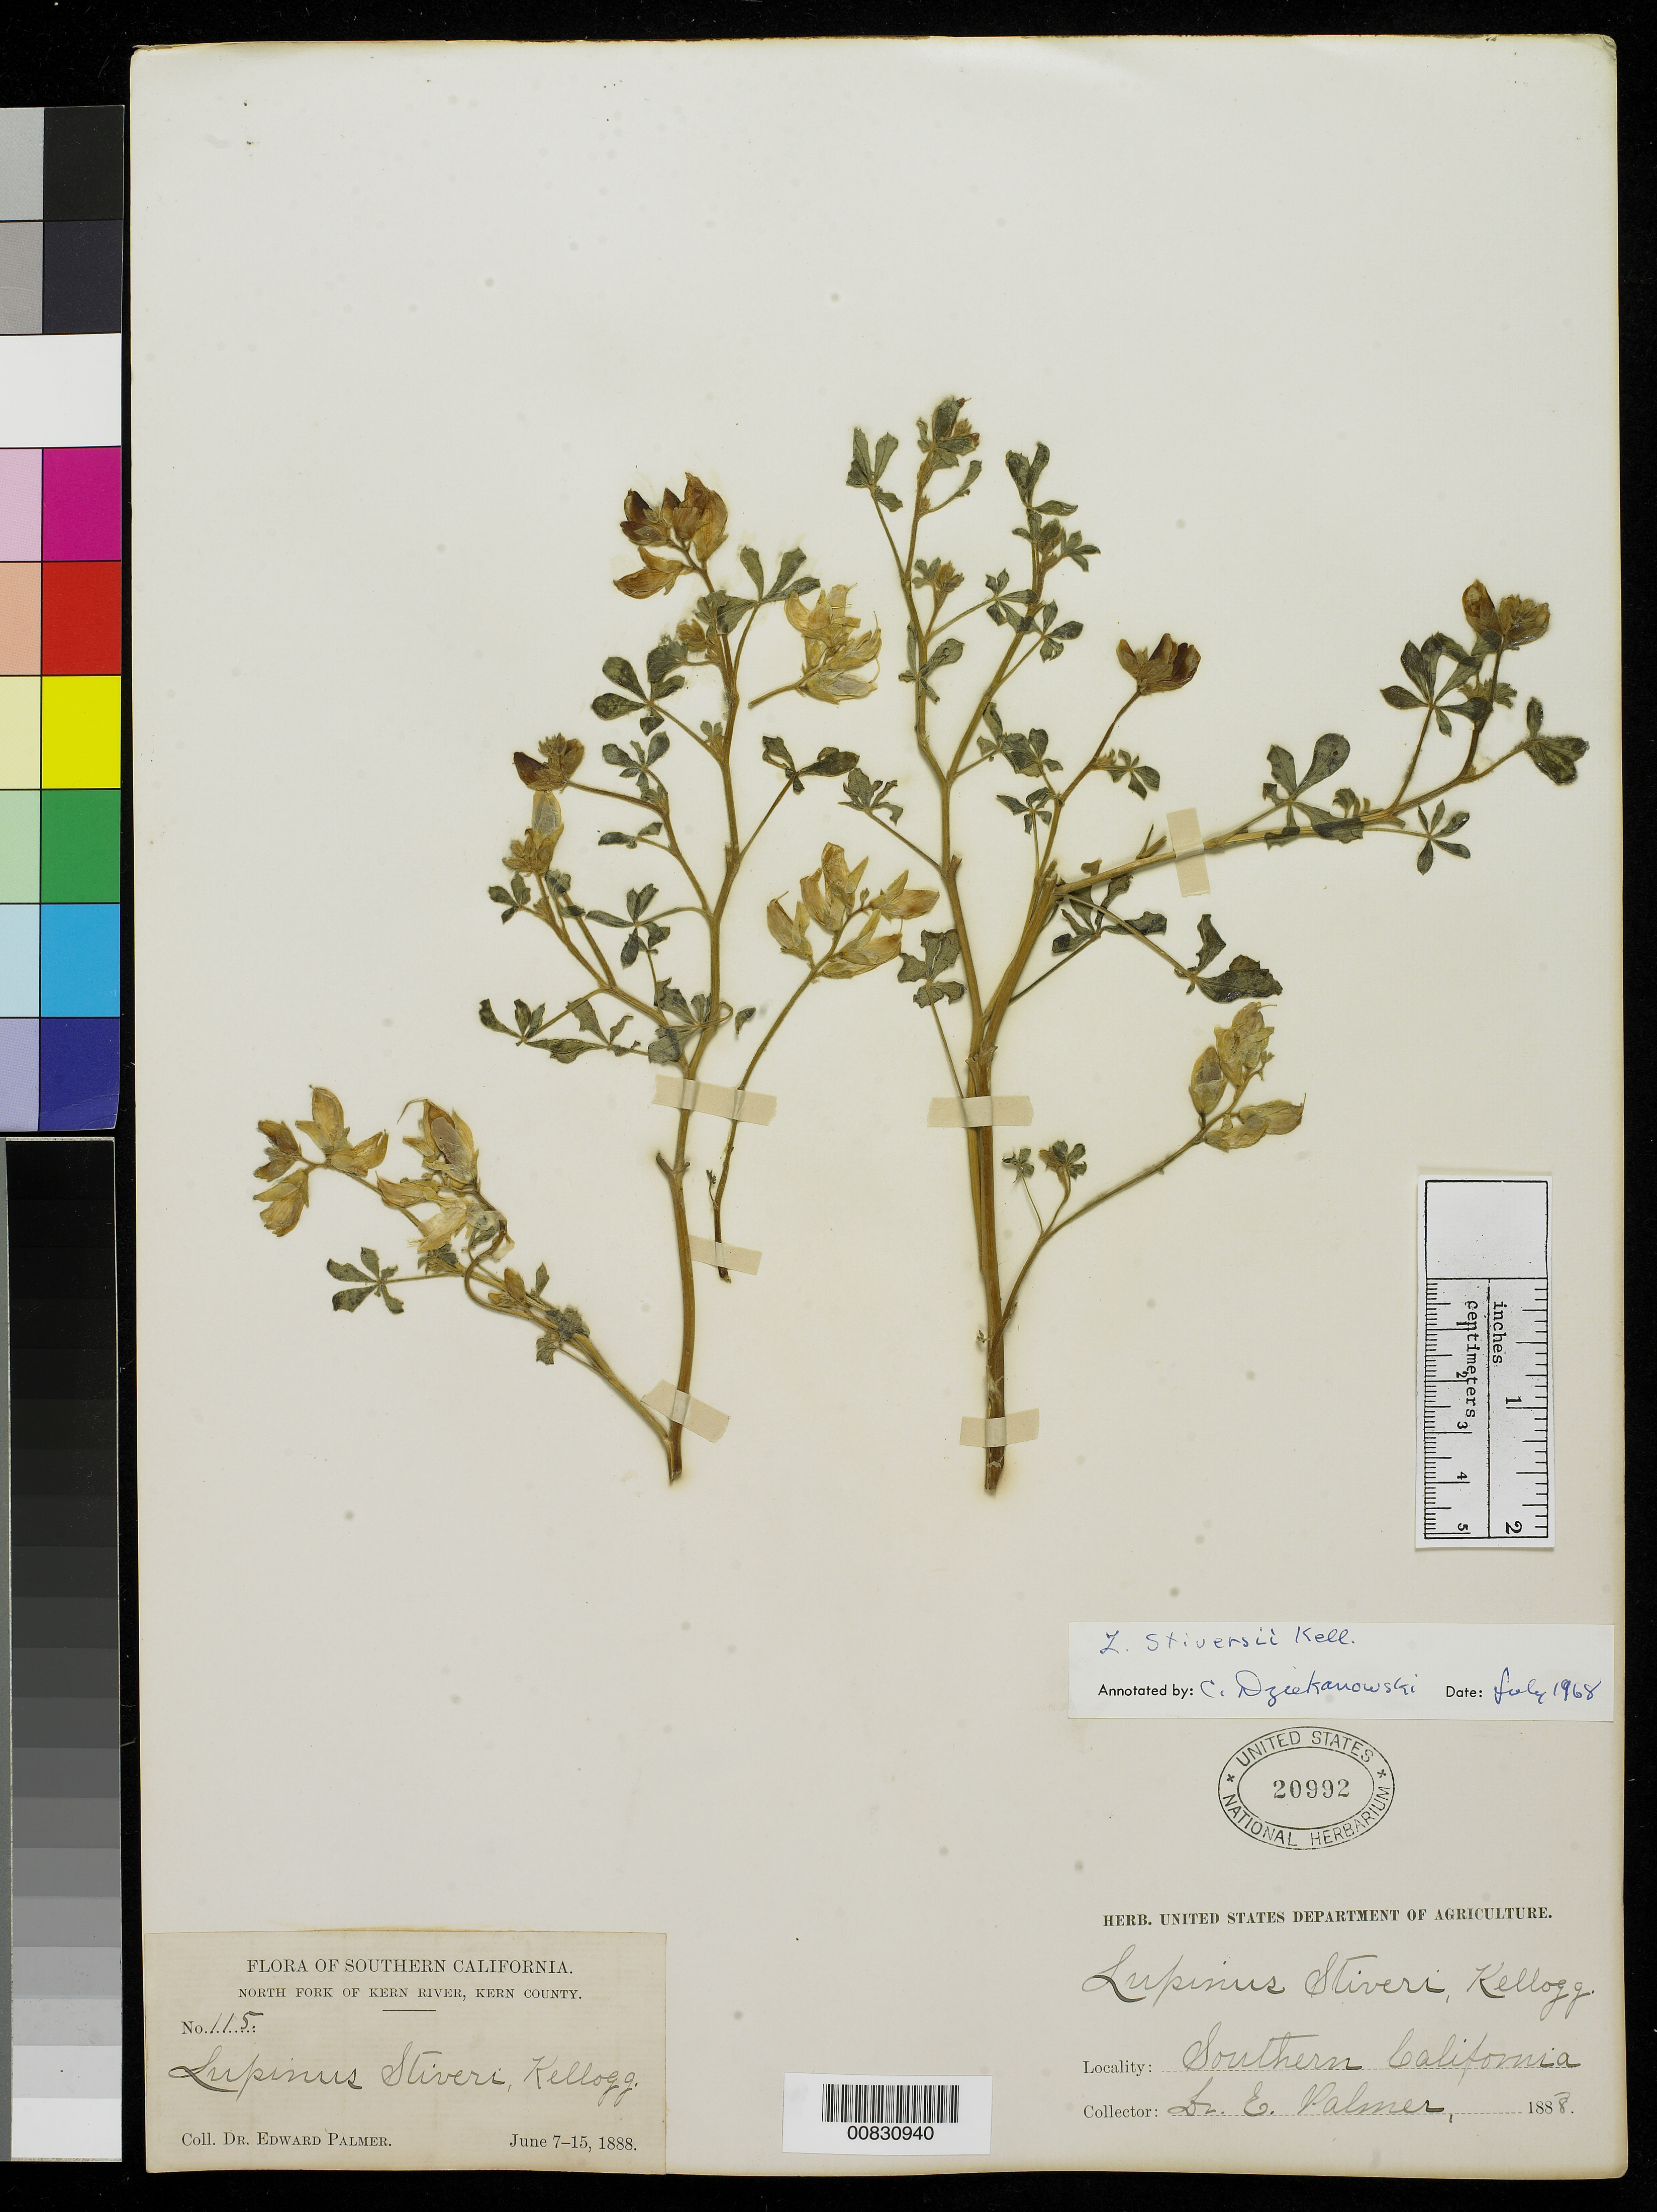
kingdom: Plantae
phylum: Tracheophyta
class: Magnoliopsida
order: Fabales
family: Fabaceae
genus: Lupinus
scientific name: Lupinus stiversii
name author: Kellogg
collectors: E. Palmer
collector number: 115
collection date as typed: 07 Jun 1888 to 15 Jun 1888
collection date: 1888-06-07/1888-06-15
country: United States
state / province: California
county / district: Kern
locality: North Fork of Kern River, Kern County, Southern California.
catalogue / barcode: US 20992